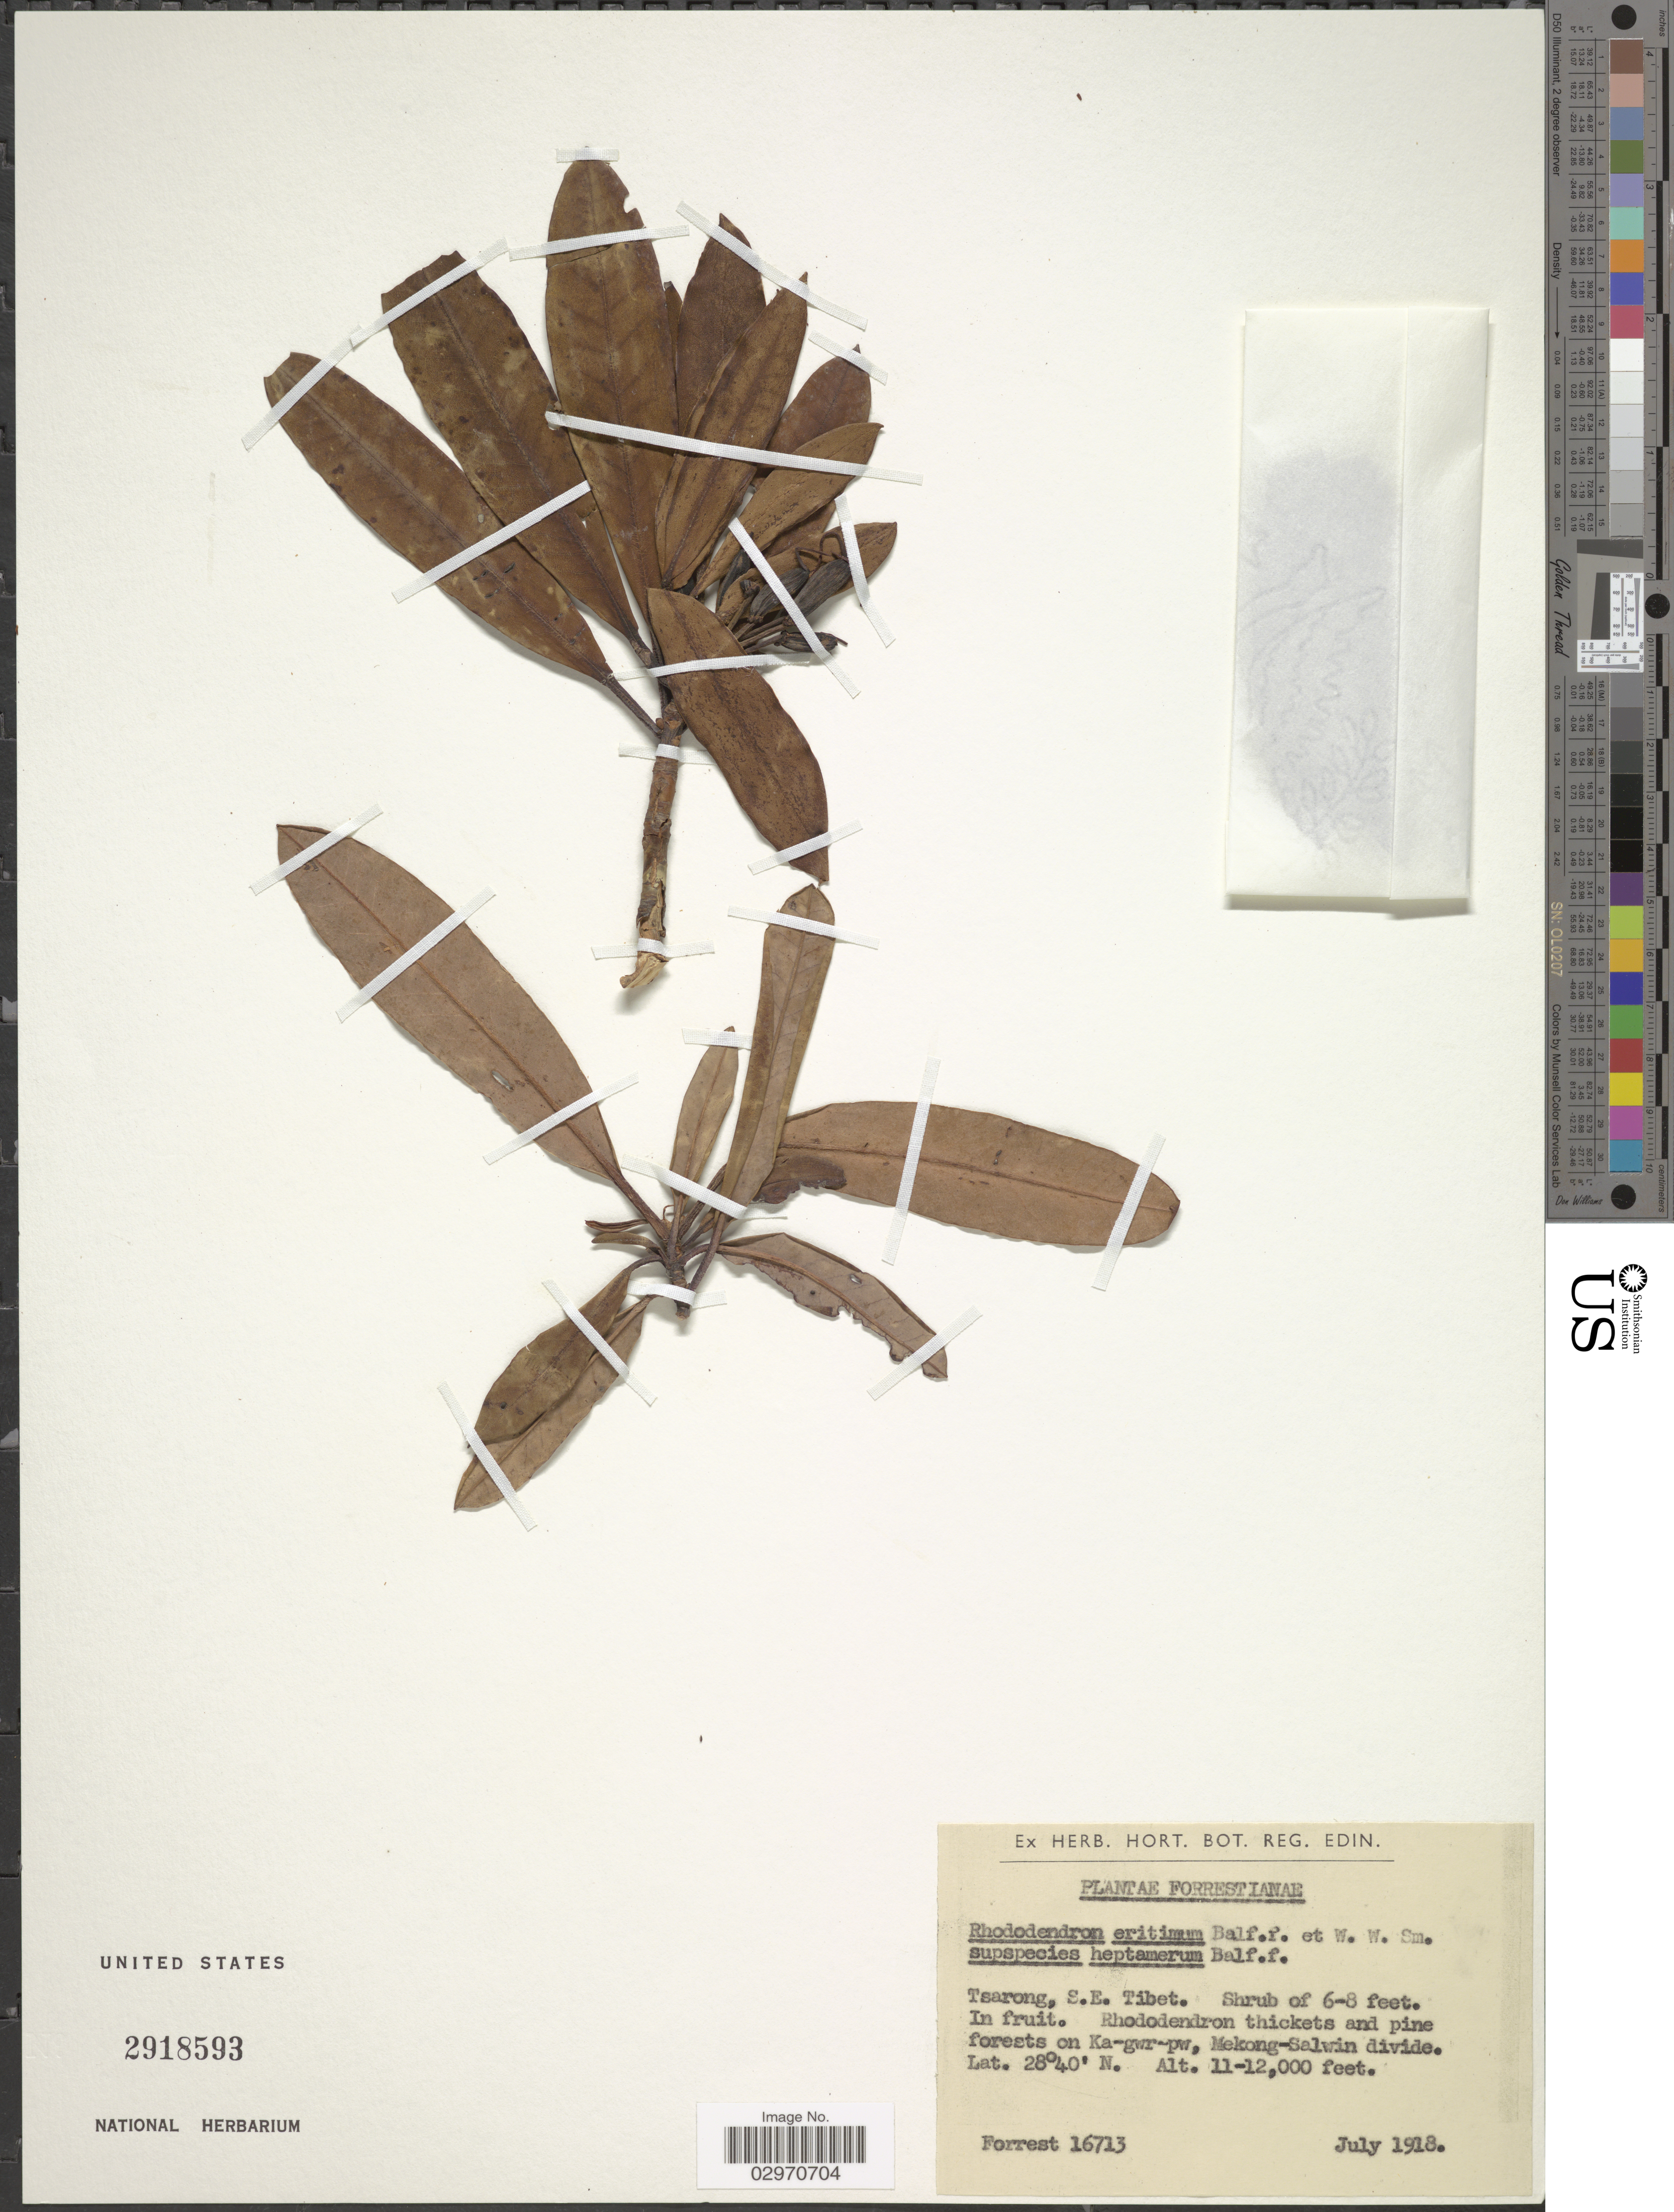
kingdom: Plantae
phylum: Tracheophyta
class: Magnoliopsida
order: Ericales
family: Ericaceae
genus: Rhododendron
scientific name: Rhododendron eritimum subsp. heptamerum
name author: Balf. f.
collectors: -. Forrest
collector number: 16713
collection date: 1918-07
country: China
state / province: Xizang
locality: Tsarong, S. E. Tibet. Ka-gwr-pw, Mekong-Salwin divide.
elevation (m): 3353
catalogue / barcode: US 2918593